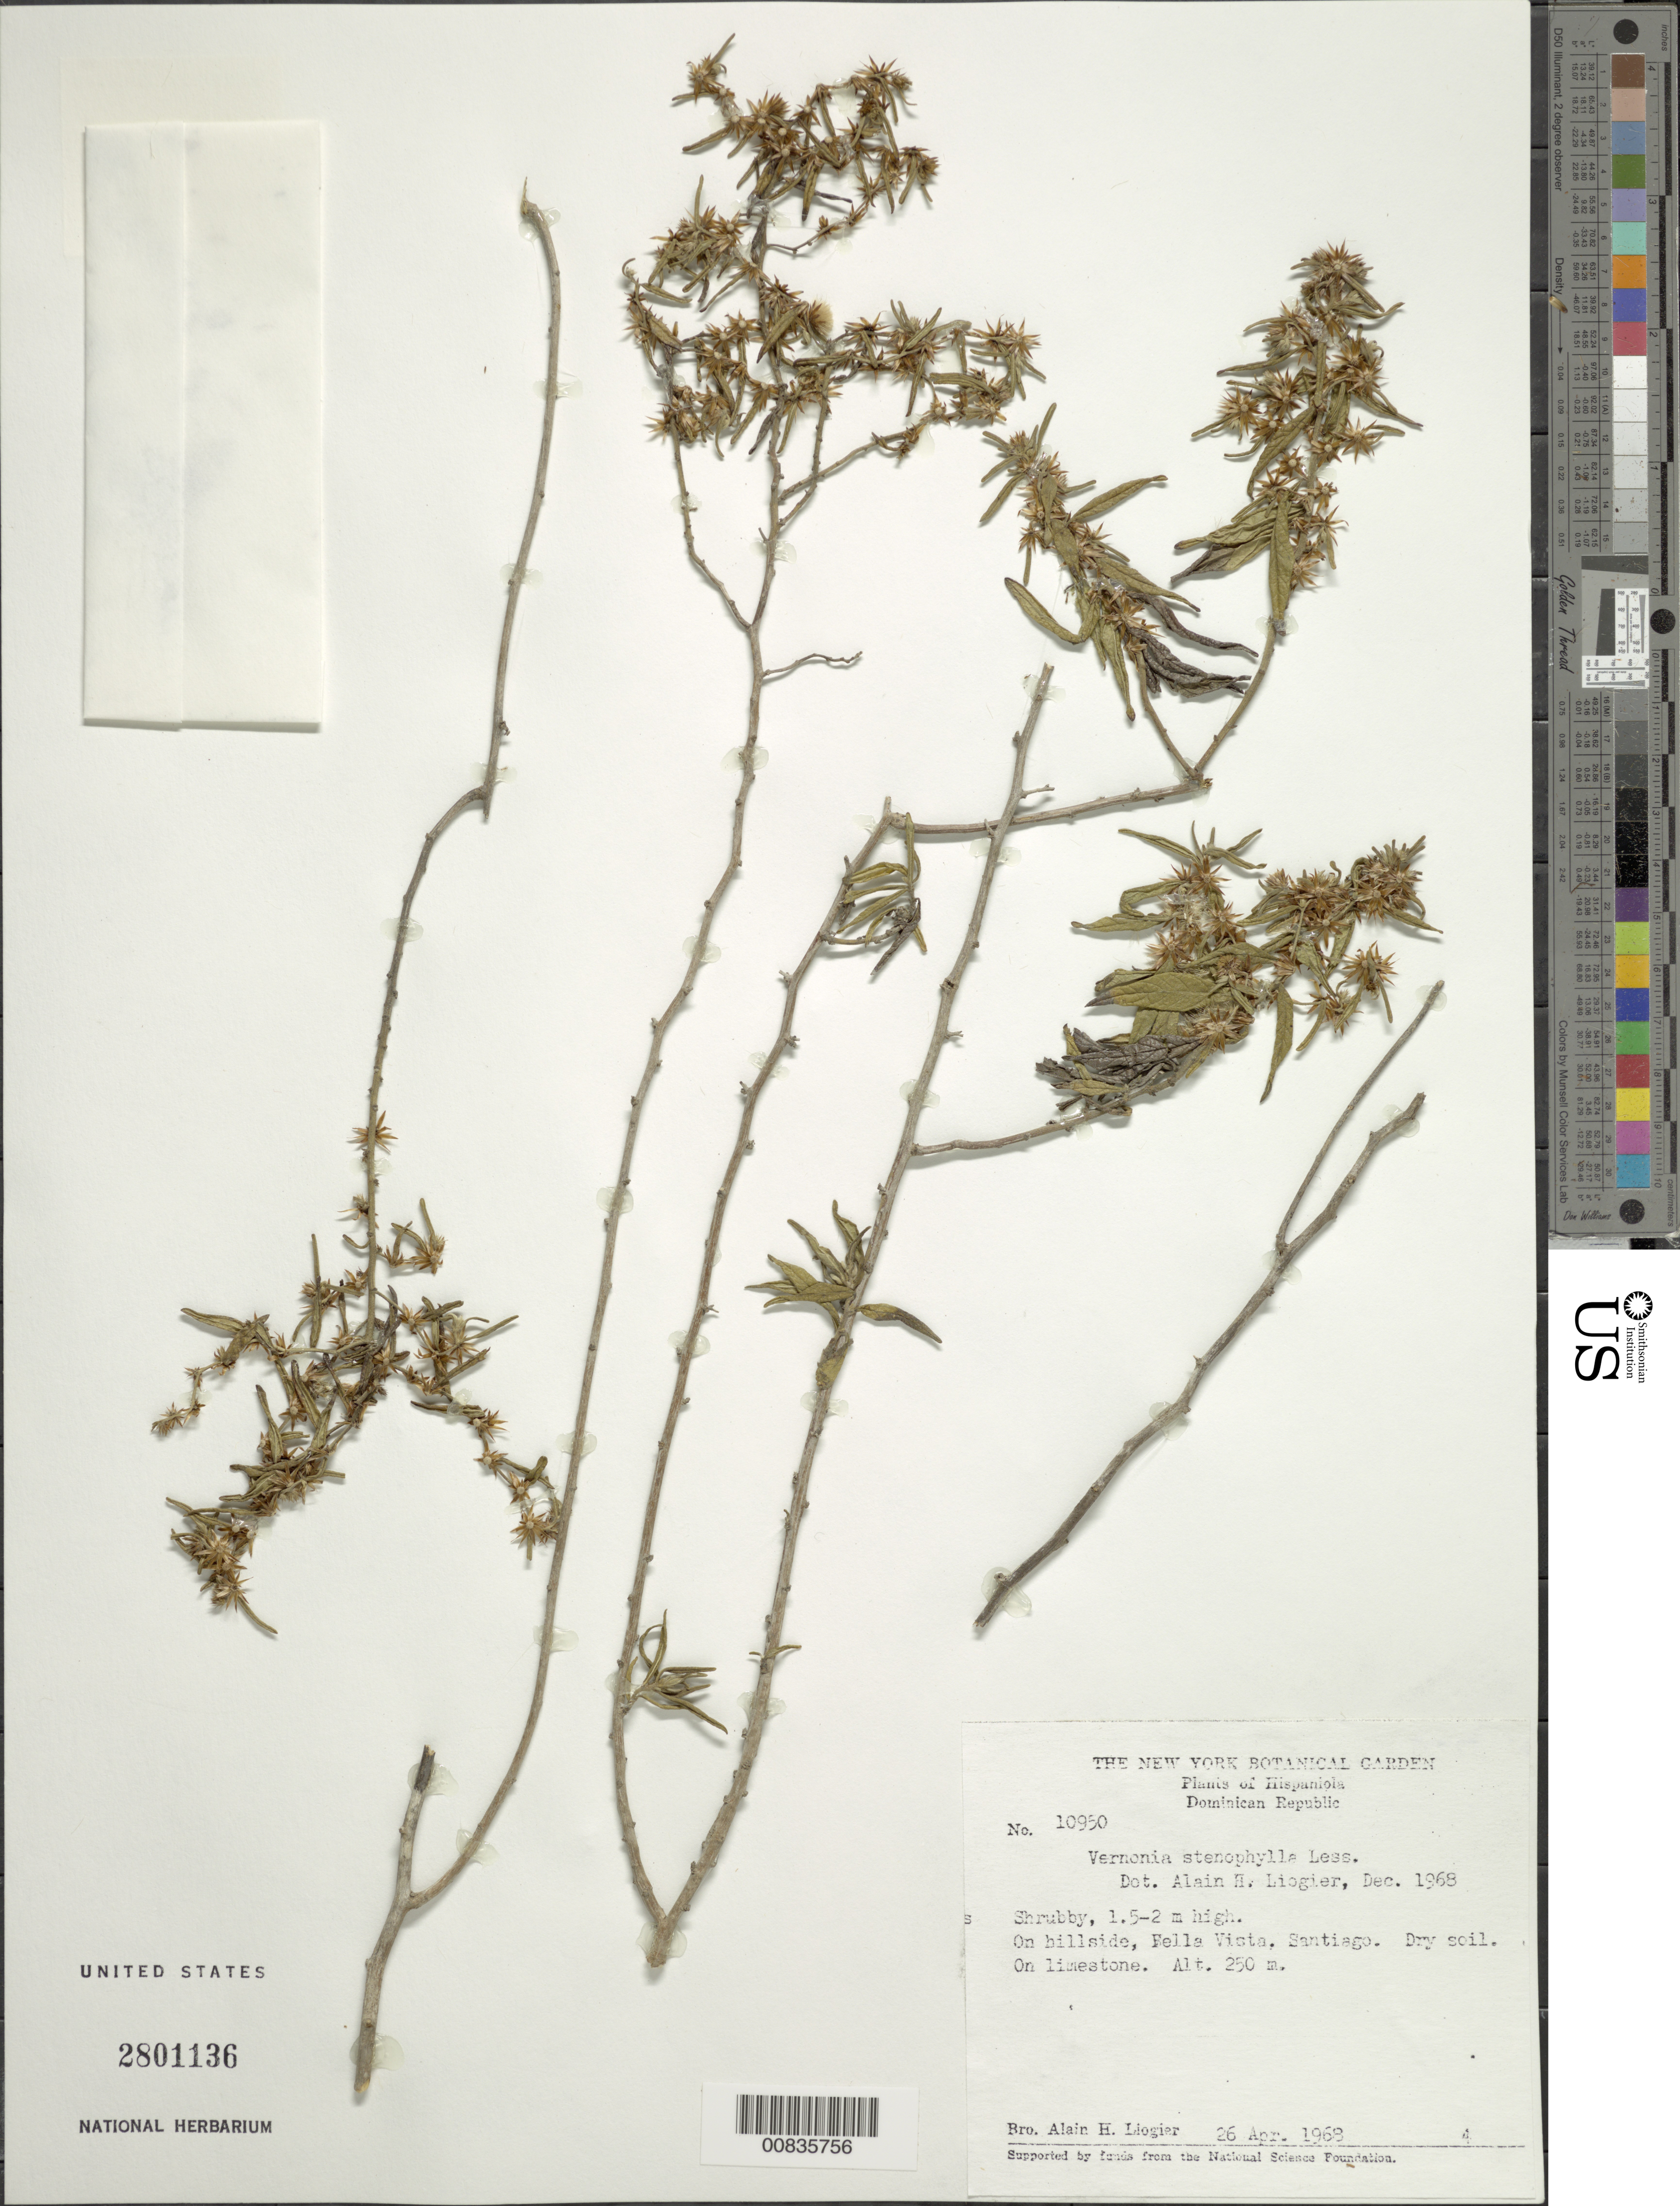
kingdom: Plantae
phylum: Tracheophyta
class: Magnoliopsida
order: Asterales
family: Asteraceae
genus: Lepidaploa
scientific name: Lepidaploa stenophylla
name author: (Less.) H. Rob.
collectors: A. H. Liogier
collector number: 10950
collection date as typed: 26 Apr 1968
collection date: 1968-04-26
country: Dominican Republic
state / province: Santiago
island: Hispaniola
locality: Bella Vista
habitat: Dry soil on limestone on hillside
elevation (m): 250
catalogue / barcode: US 2801136